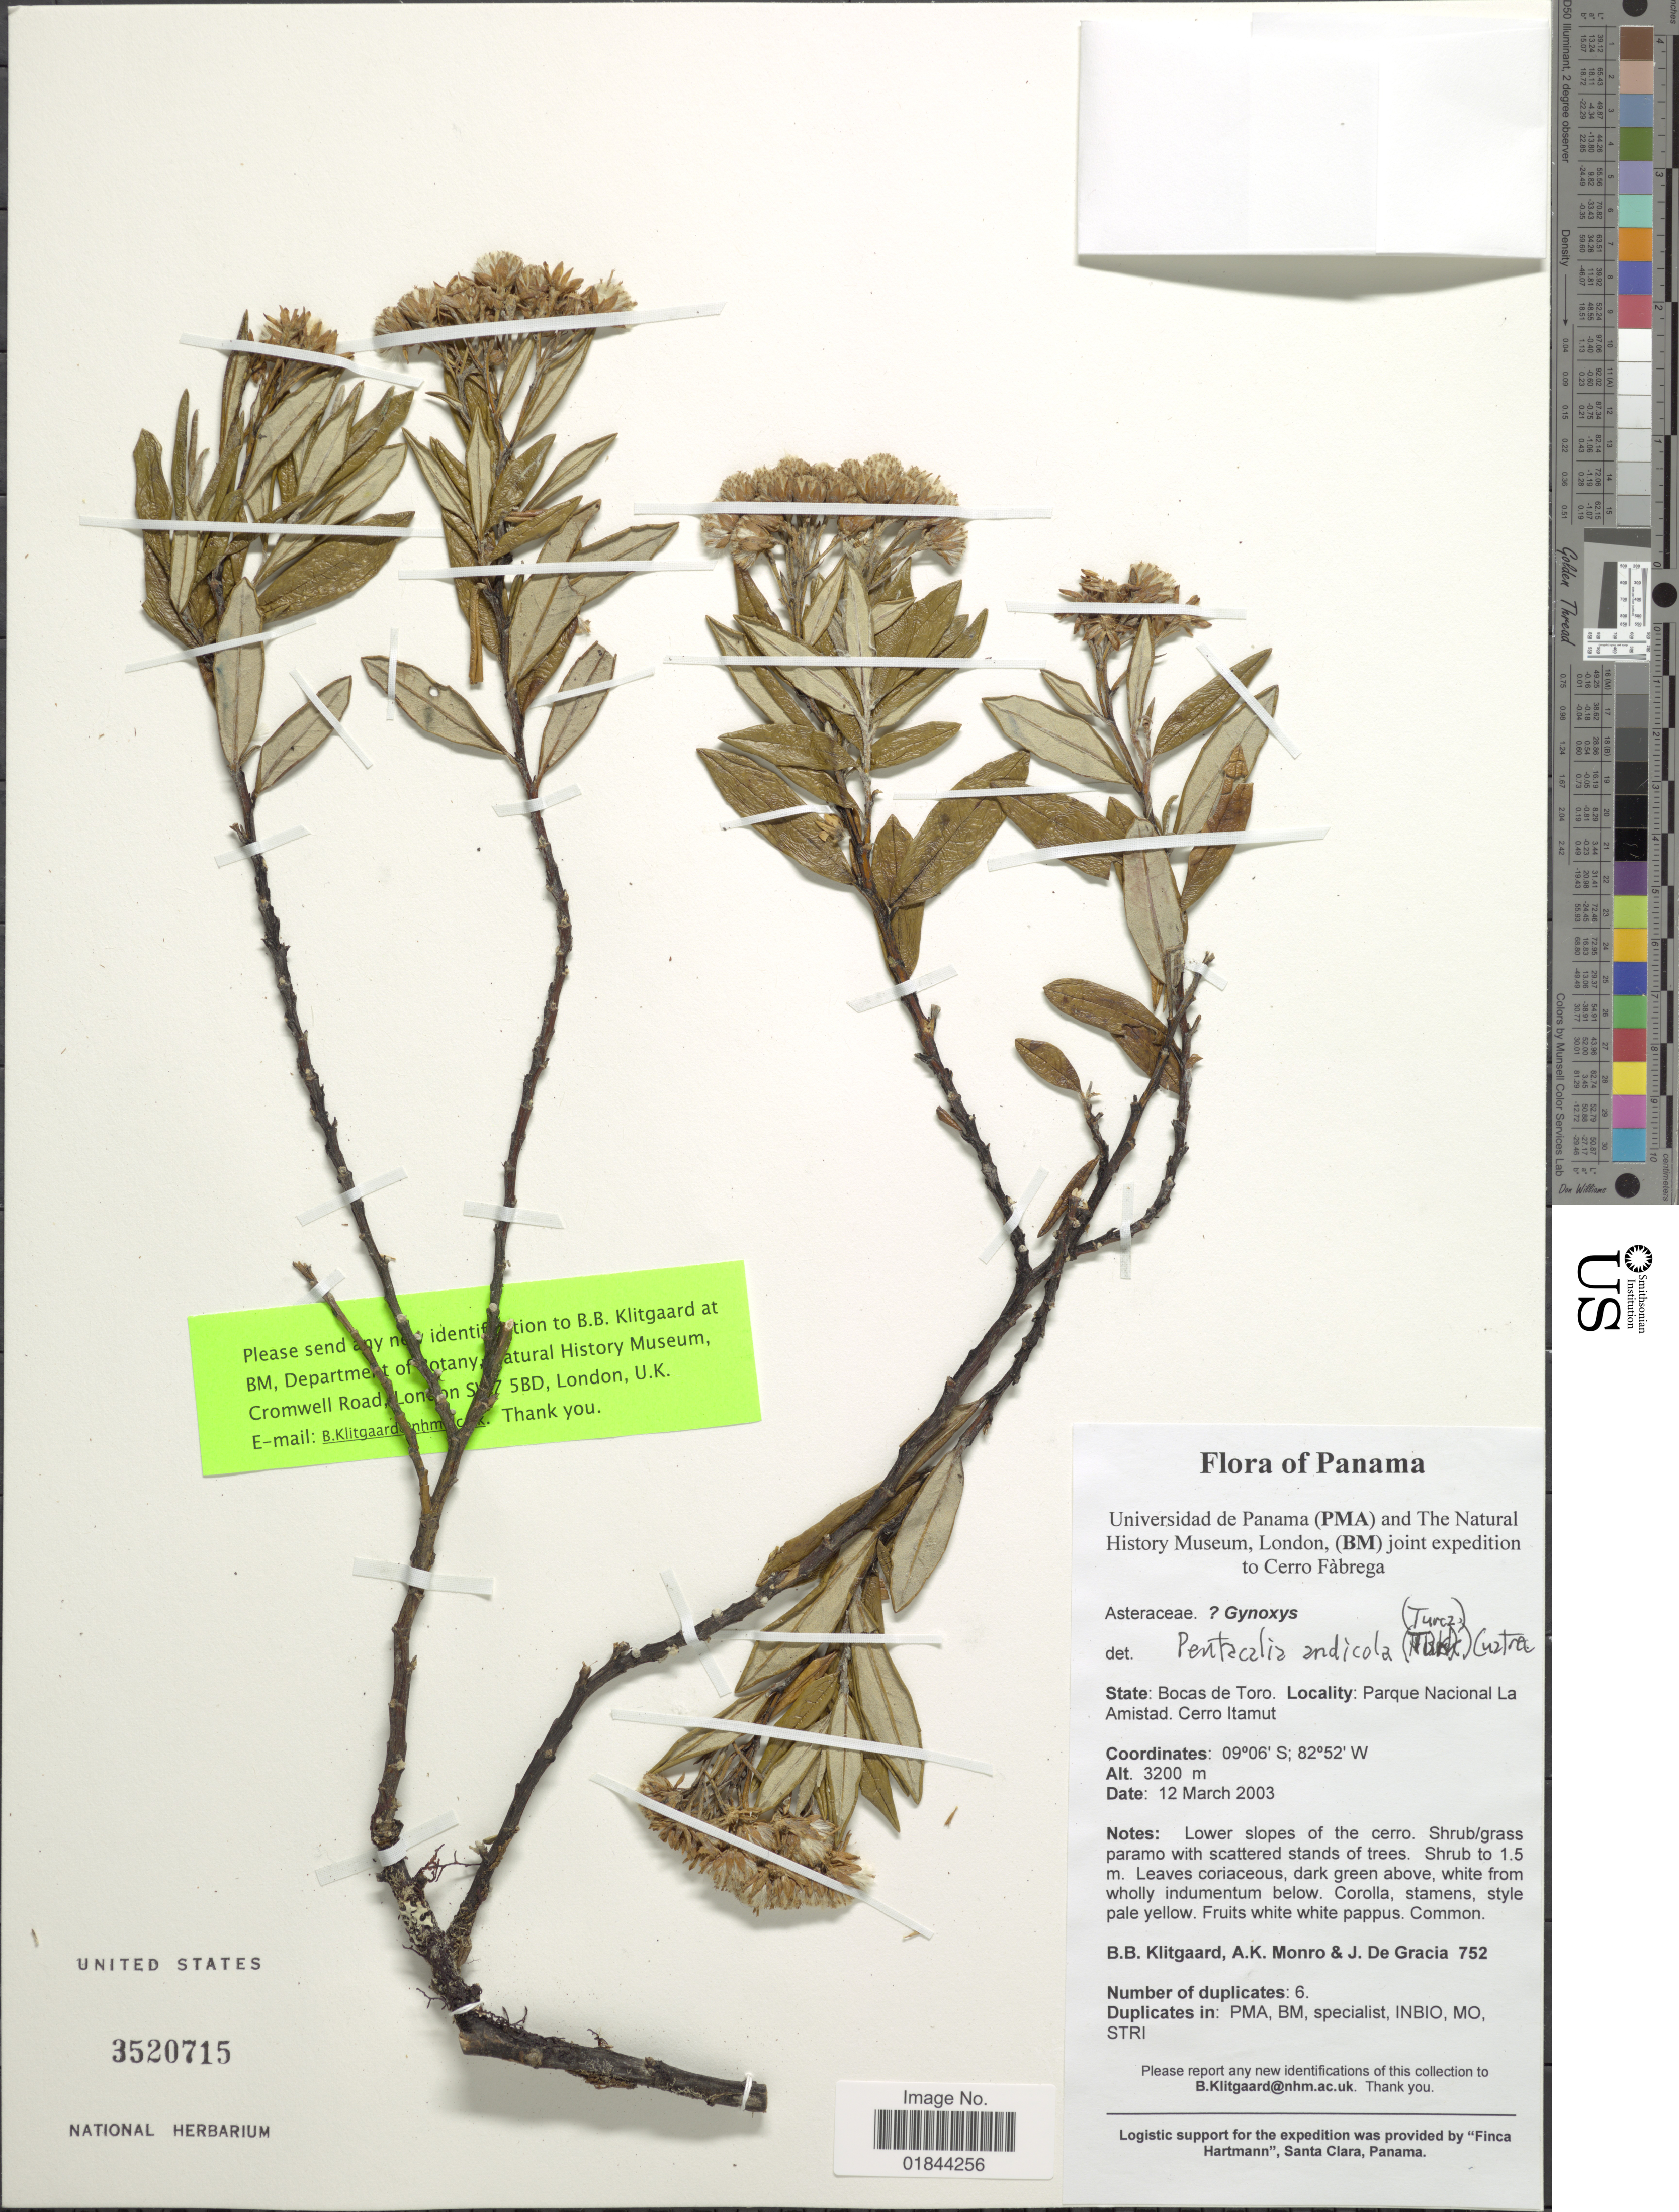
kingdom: Plantae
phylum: Tracheophyta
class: Magnoliopsida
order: Asterales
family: Asteraceae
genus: Pentacalia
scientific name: Pentacalia andicola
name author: (Turcz.) Cuatrec.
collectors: B. B. Klitgaard, A. K. Monro & J. De Gracia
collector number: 752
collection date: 2003-03-12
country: Panama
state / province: Bocas del Toro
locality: Parque Nacional La Amistad. Cerro Itamut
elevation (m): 3200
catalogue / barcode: US 3520715